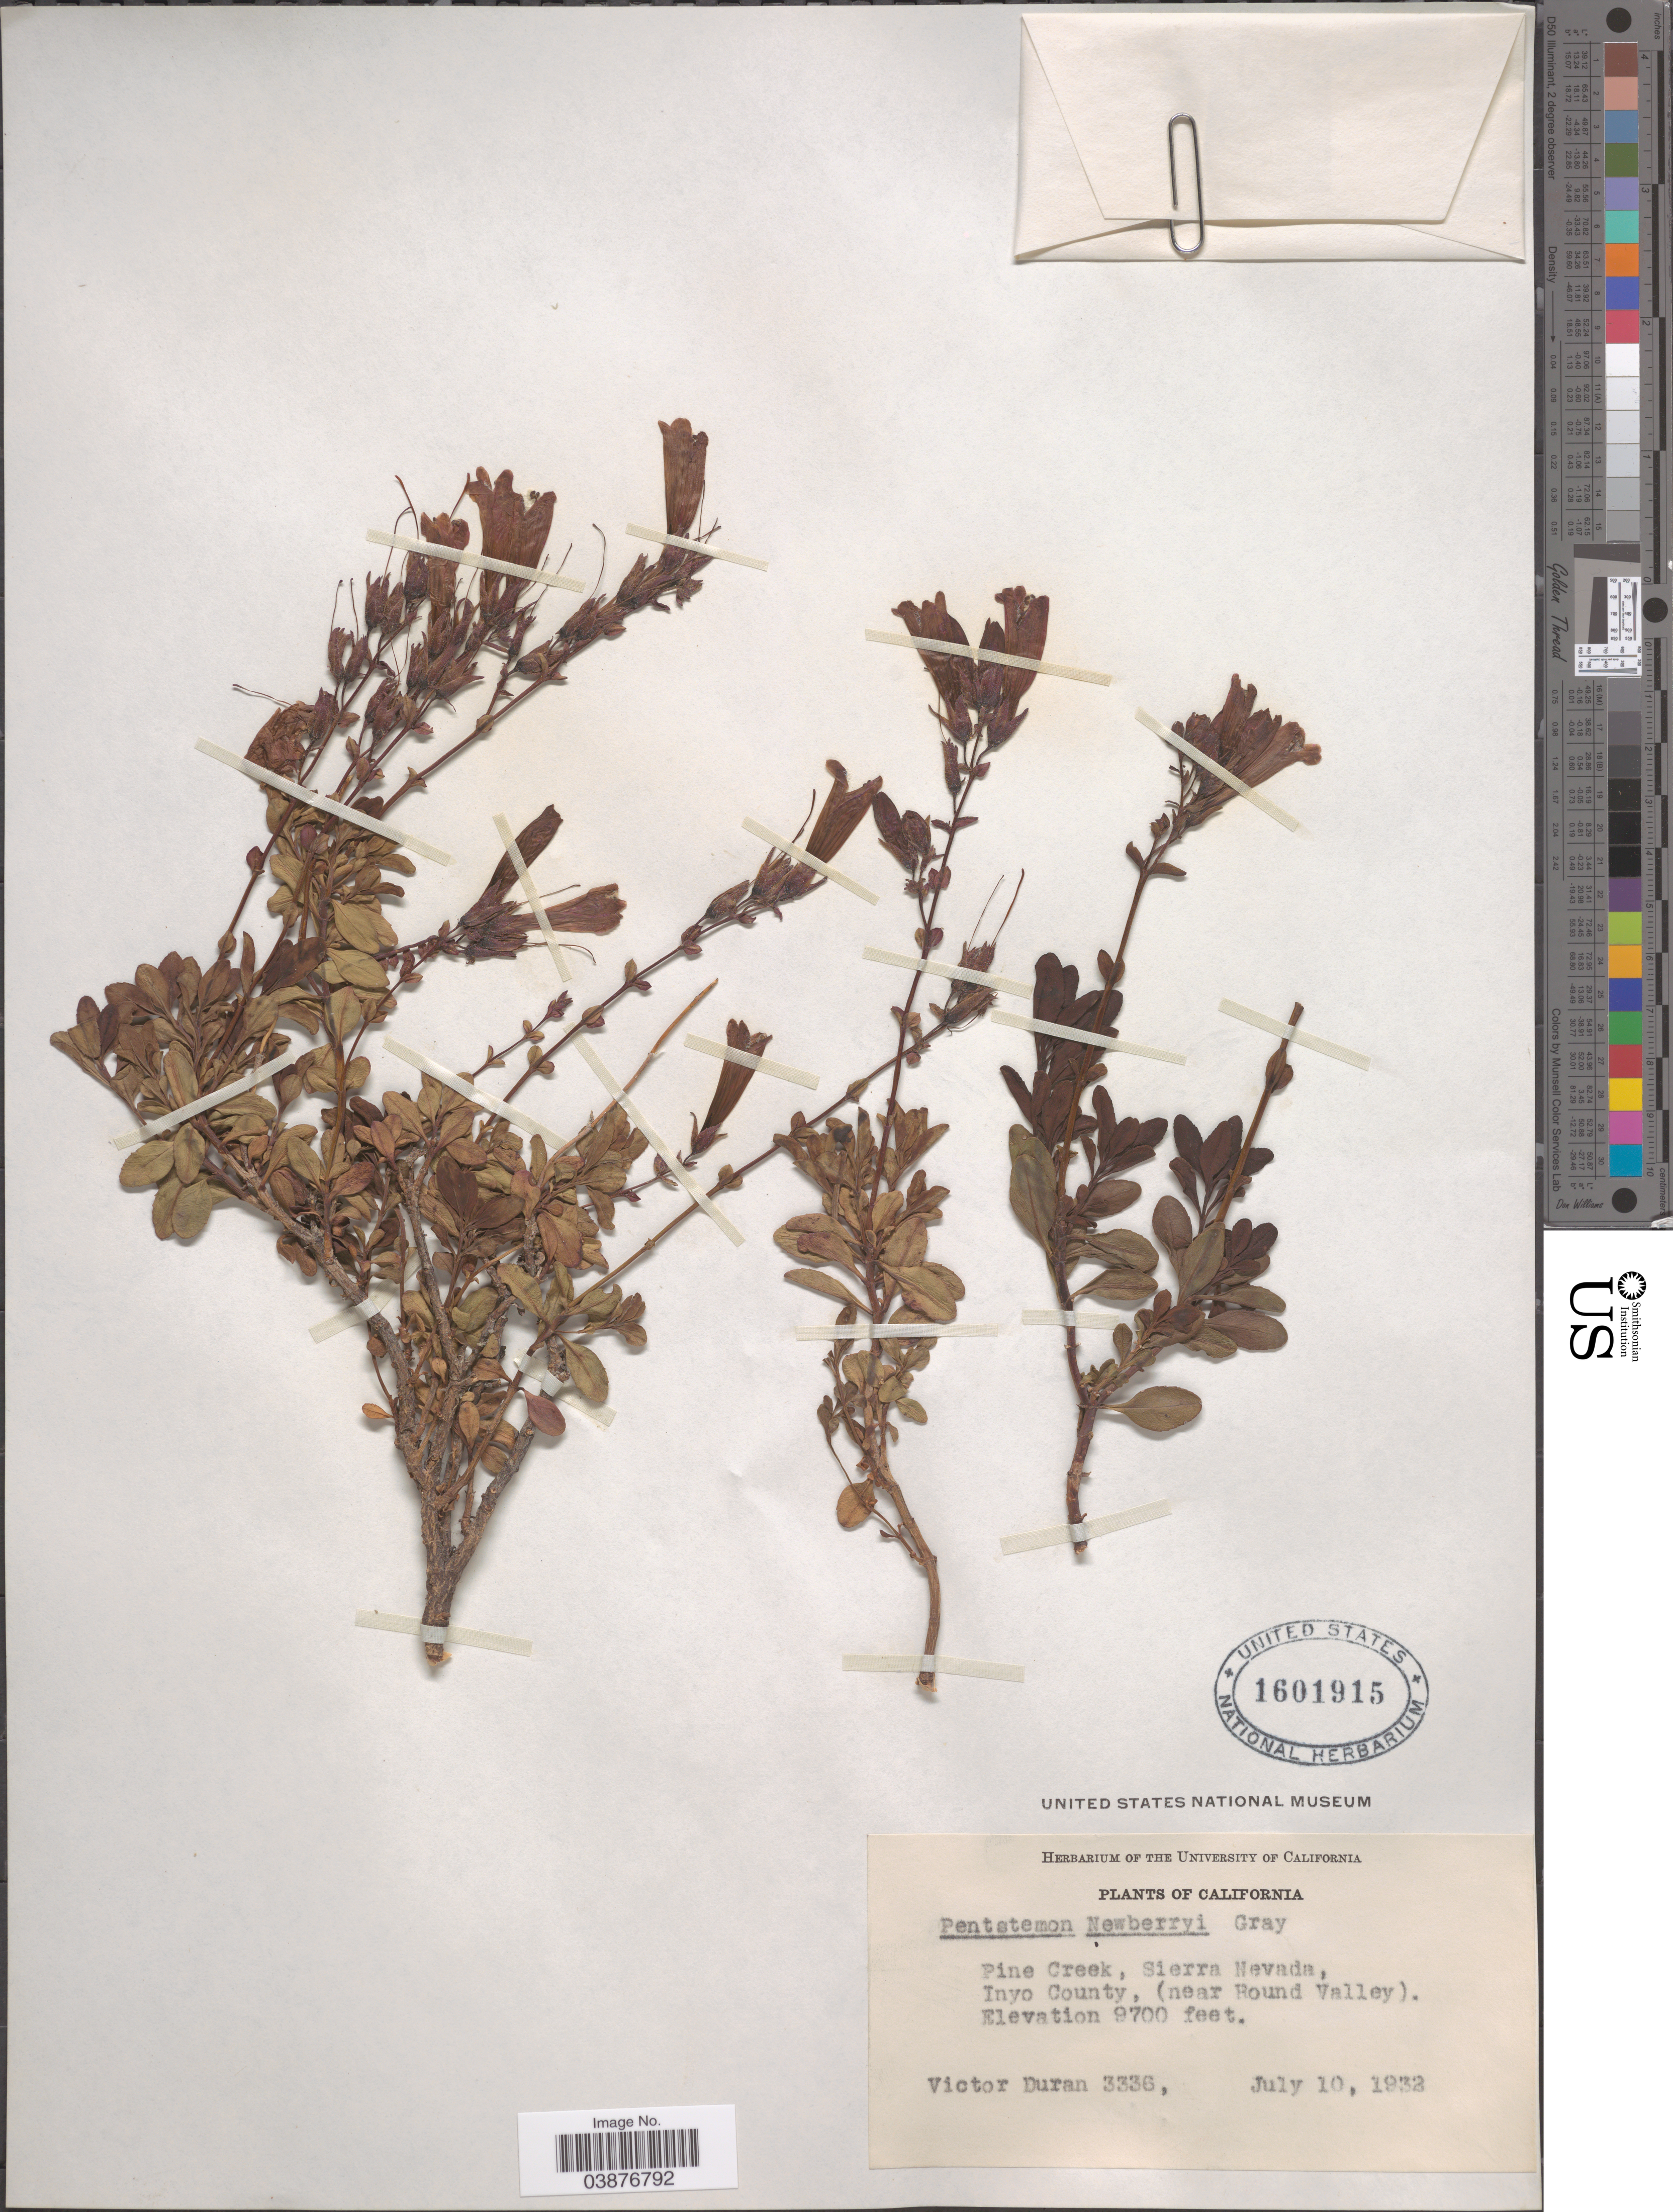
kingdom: Plantae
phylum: Tracheophyta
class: Magnoliopsida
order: Lamiales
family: Plantaginaceae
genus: Penstemon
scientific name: Penstemon newberryi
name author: A. Gray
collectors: V. Duran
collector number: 3336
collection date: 1932-07-10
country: United States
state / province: California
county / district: Inyo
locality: Pine Creek, Sierra Nevada, Inyo County, (near Round Valley).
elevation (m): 2957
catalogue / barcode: US 1601915